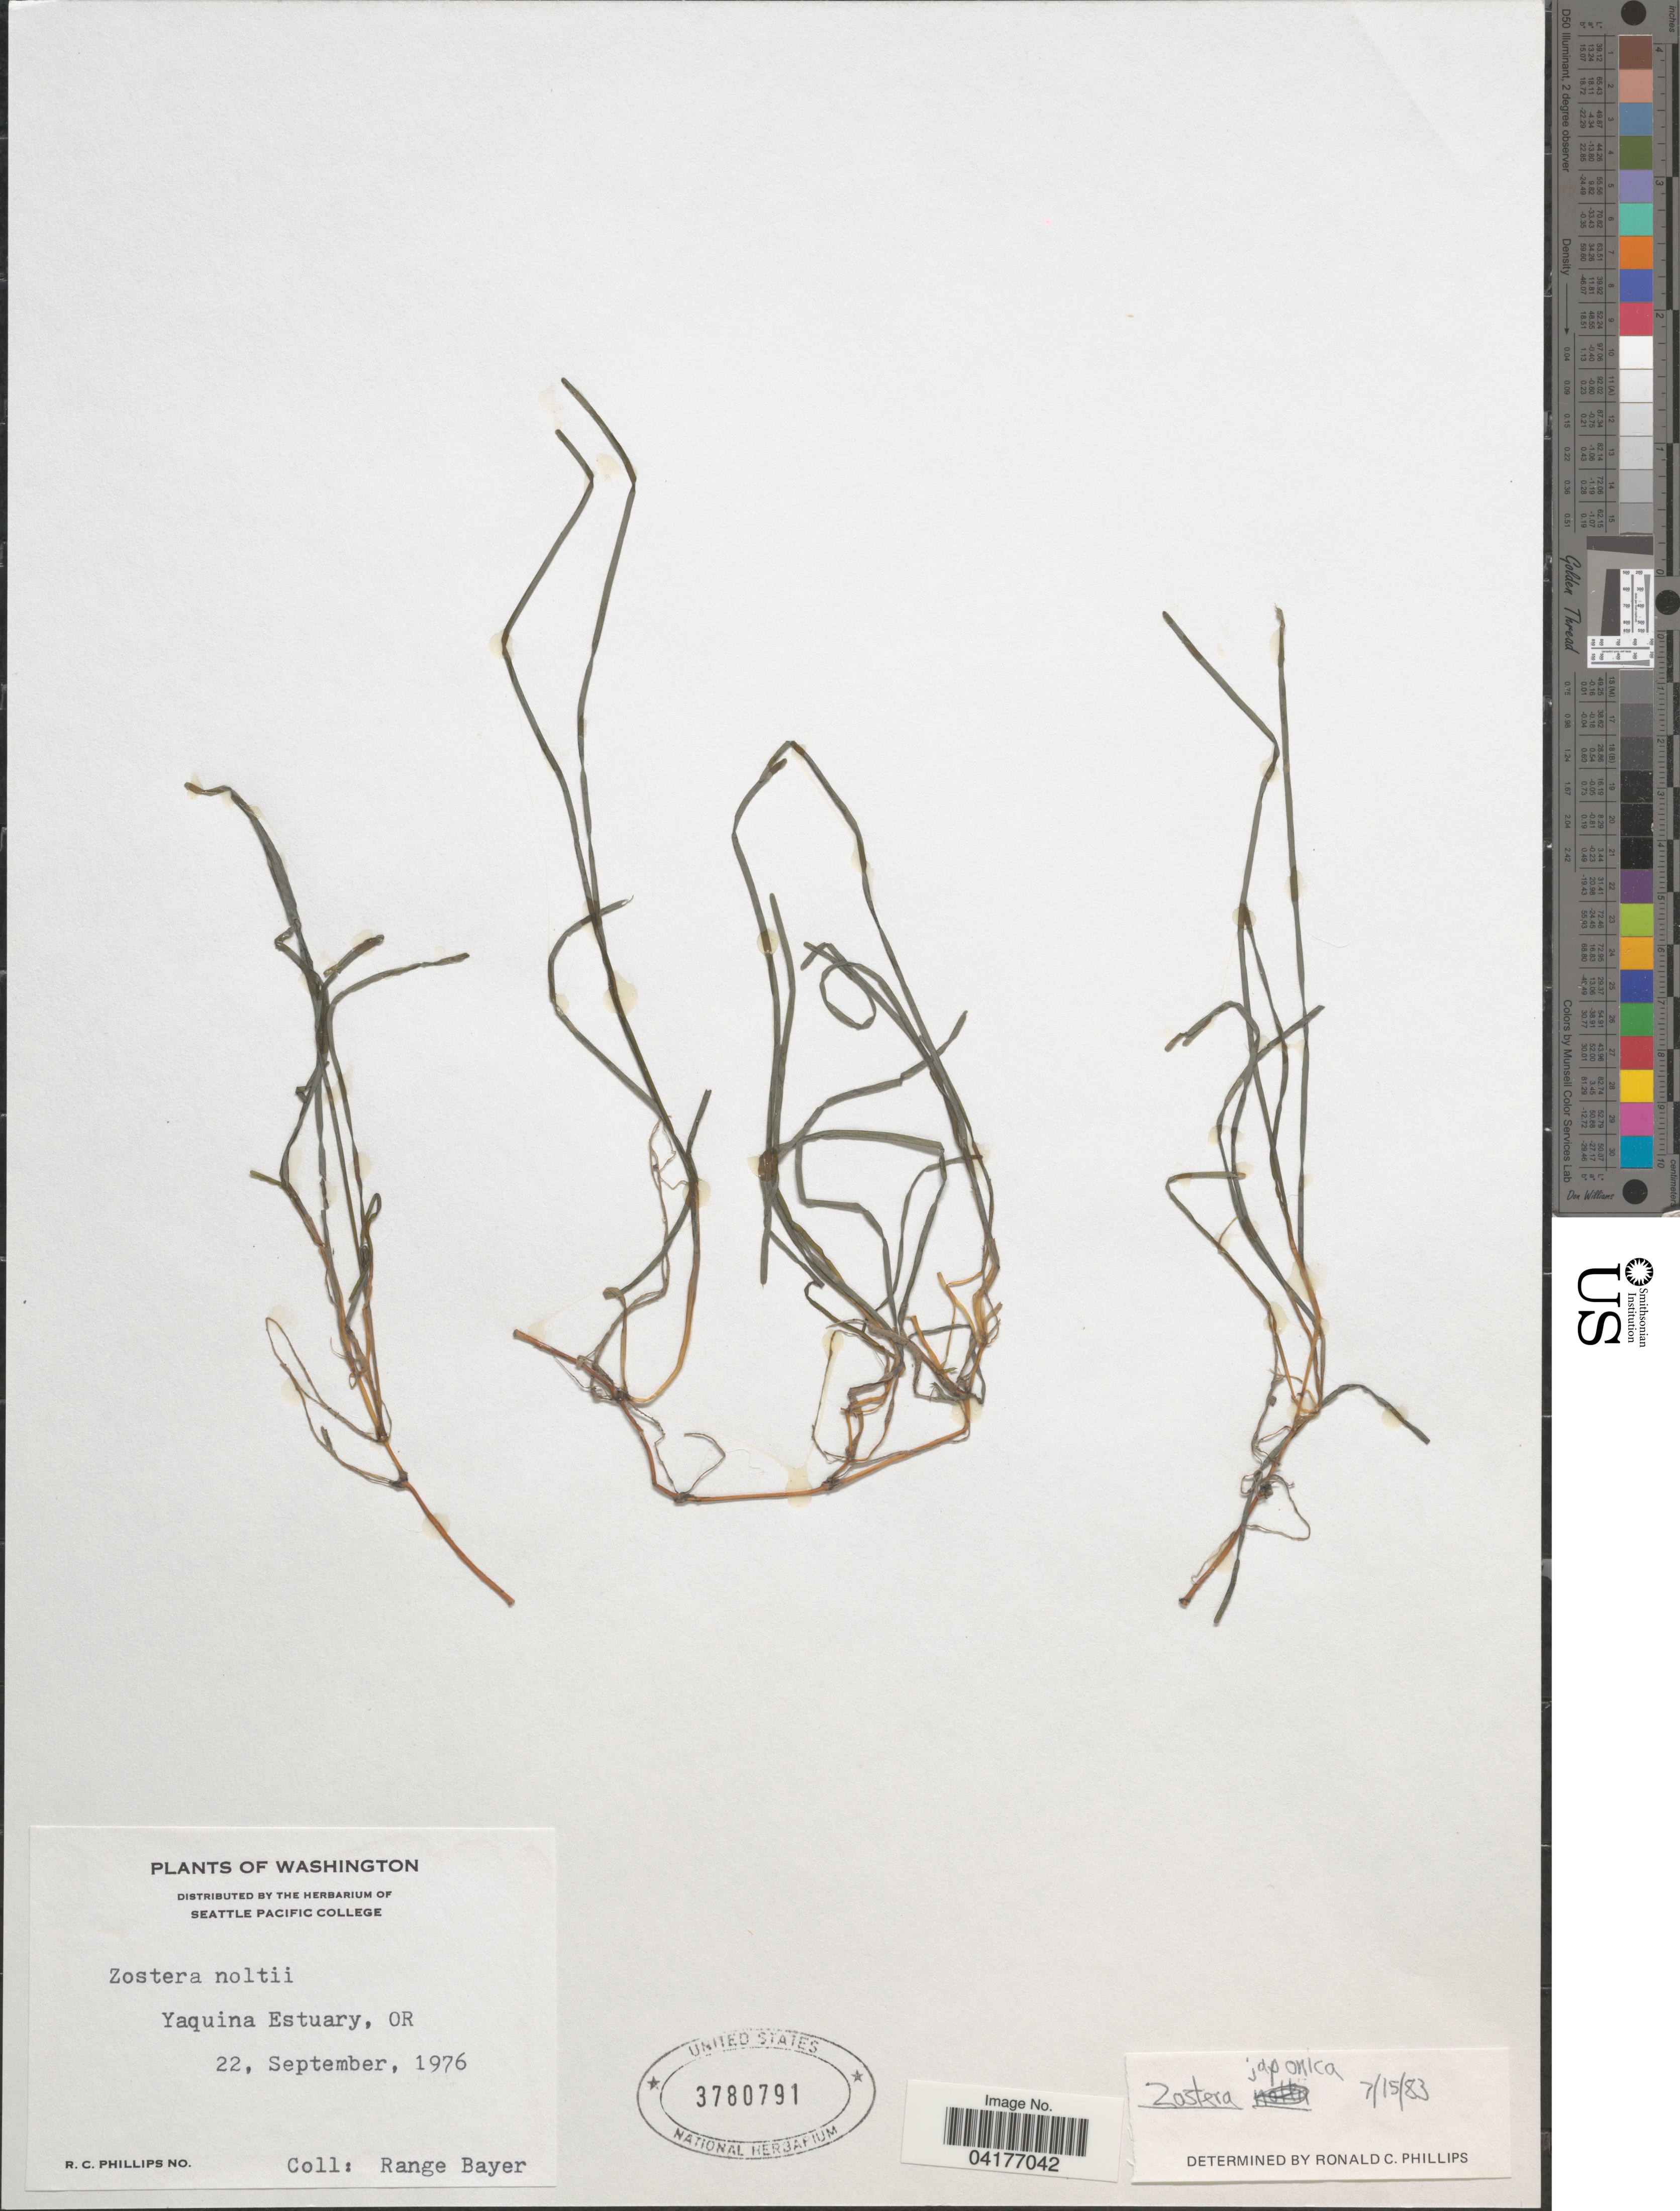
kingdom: Plantae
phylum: Tracheophyta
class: Liliopsida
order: Alismatales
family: Zosteraceae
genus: Zostera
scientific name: Zostera noltii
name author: Hornem.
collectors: R. C. Phillips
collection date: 1976-09-22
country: United States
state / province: Oregon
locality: Yaquina Estuary, OR.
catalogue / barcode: US 3780791